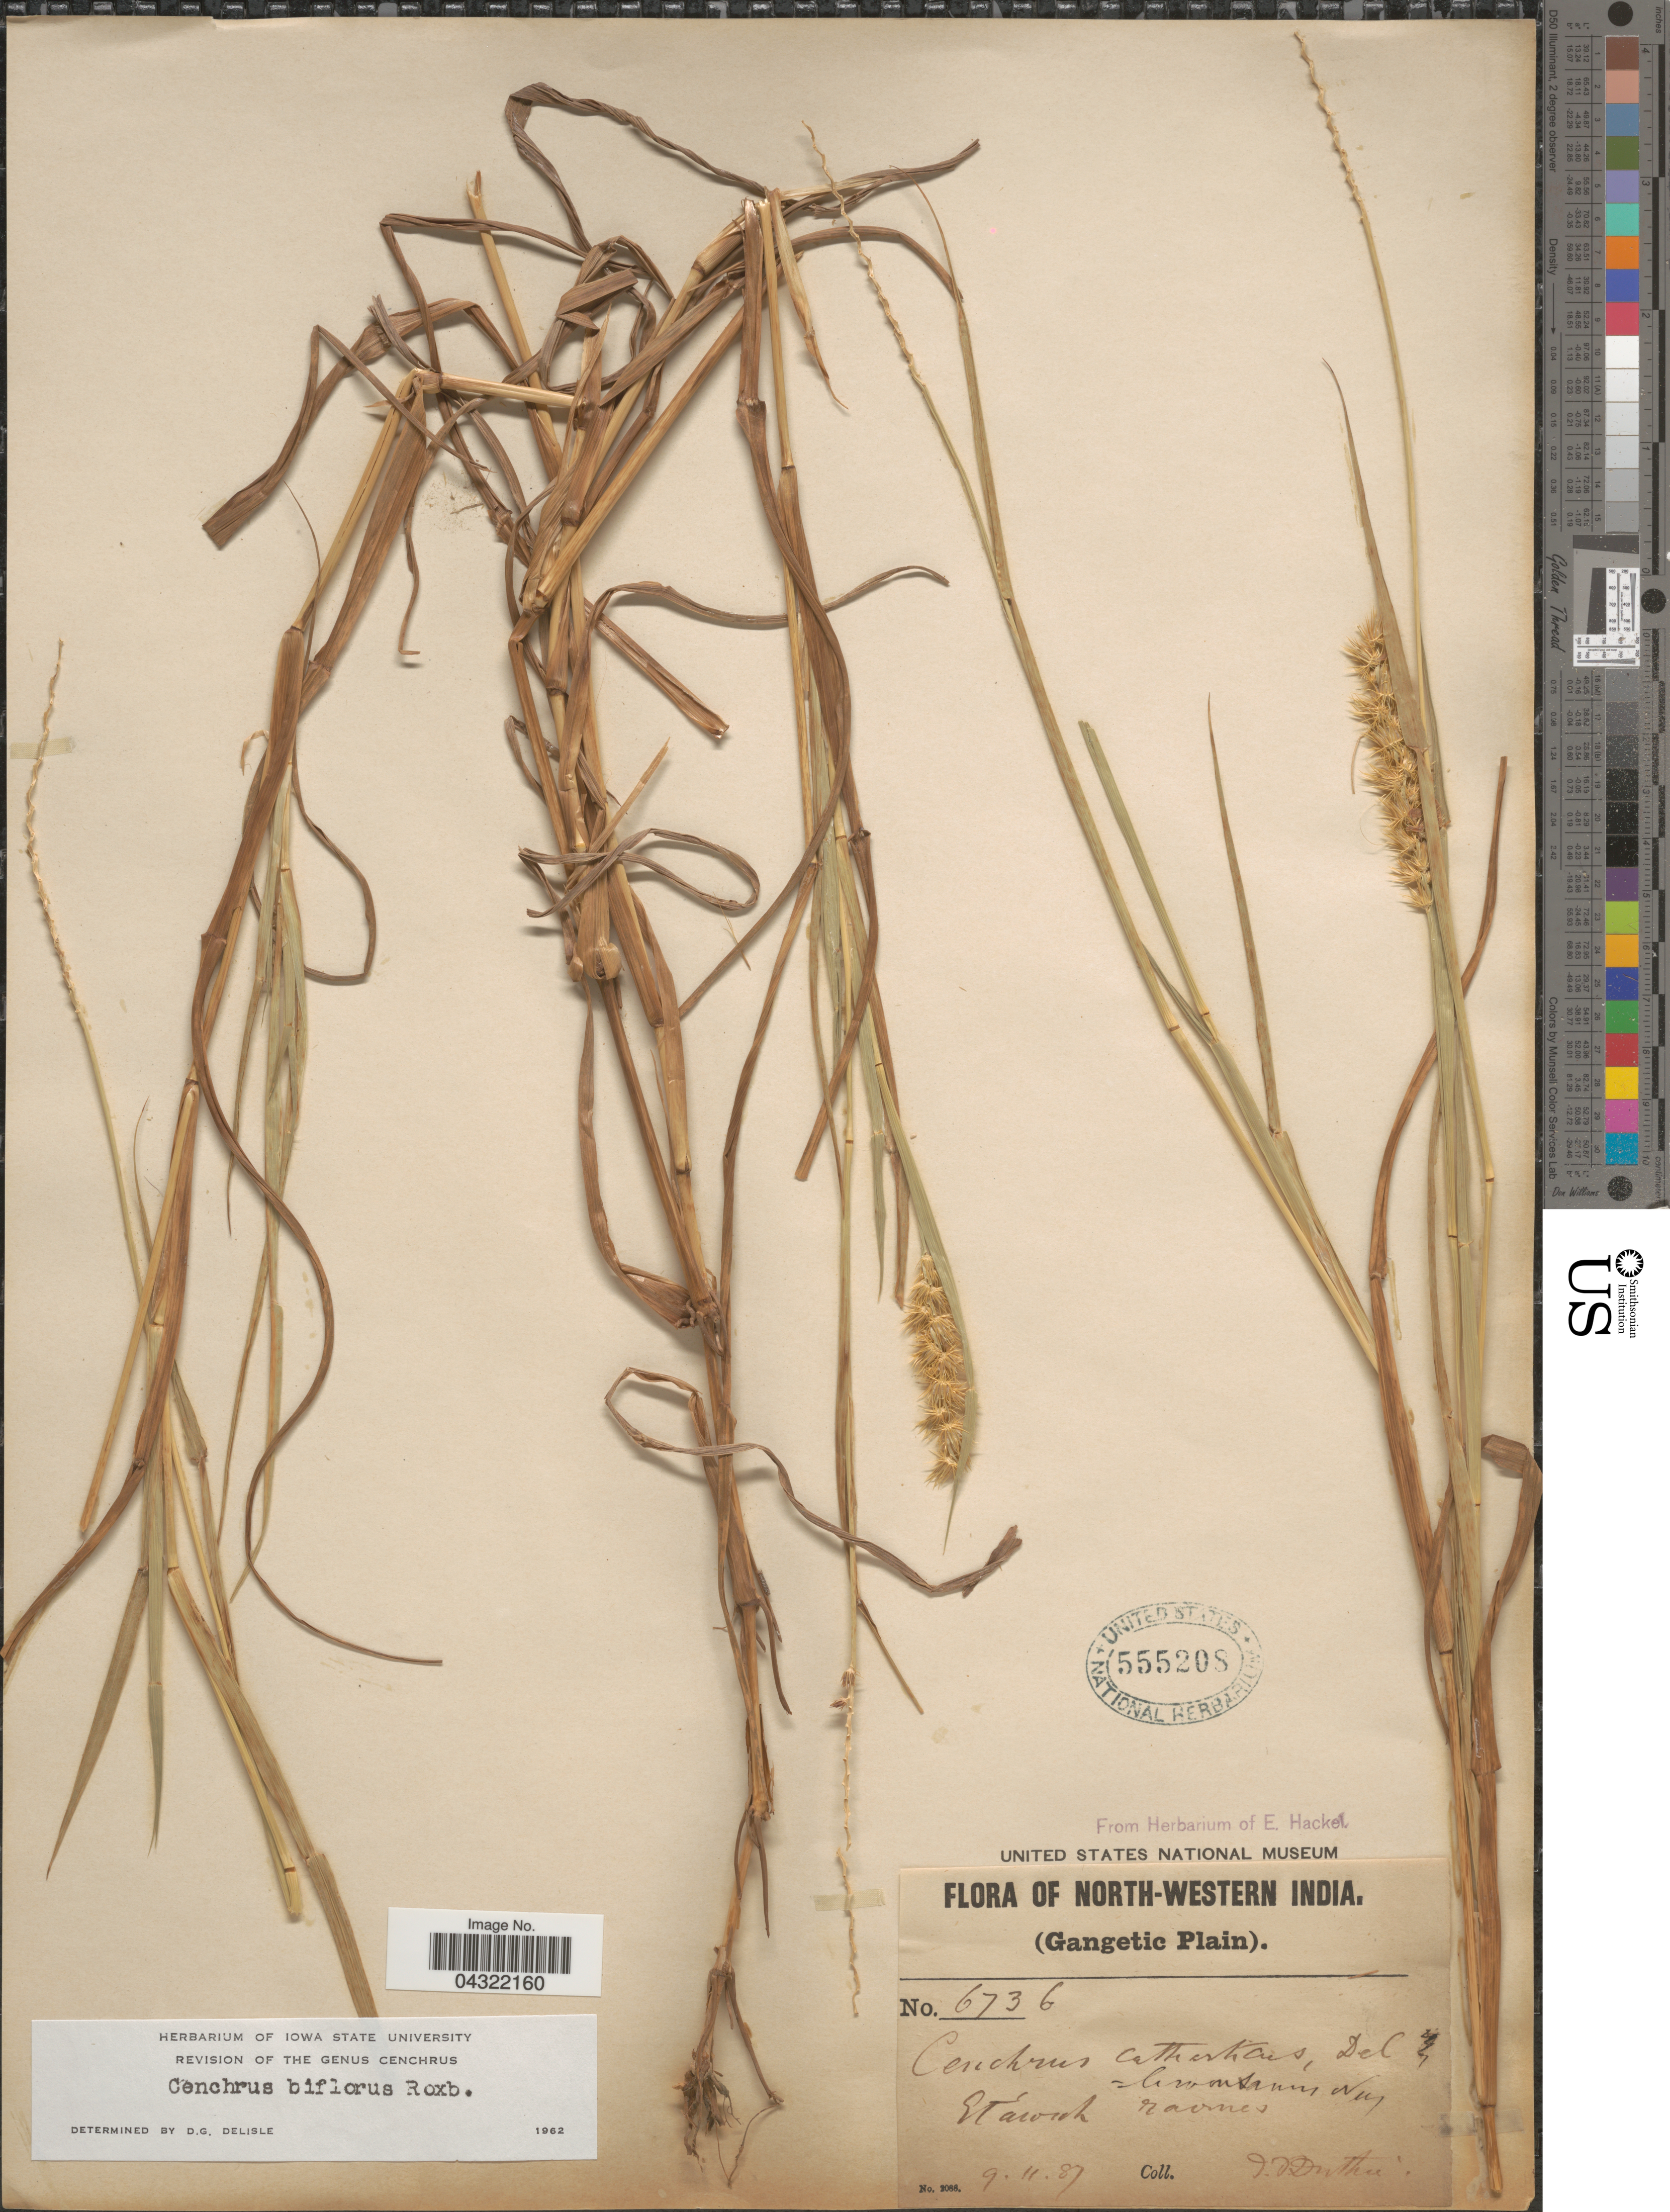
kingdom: Plantae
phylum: Tracheophyta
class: Liliopsida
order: Poales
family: Poaceae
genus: Cenchrus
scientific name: Cenchrus biflorus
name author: Roxb.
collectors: J. F. Duthie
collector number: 6736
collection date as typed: Transcribed d/m/y: 9/11/87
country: India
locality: North-Western India. (Gangetic Plain). Etawah ravines.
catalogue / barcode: US 555208